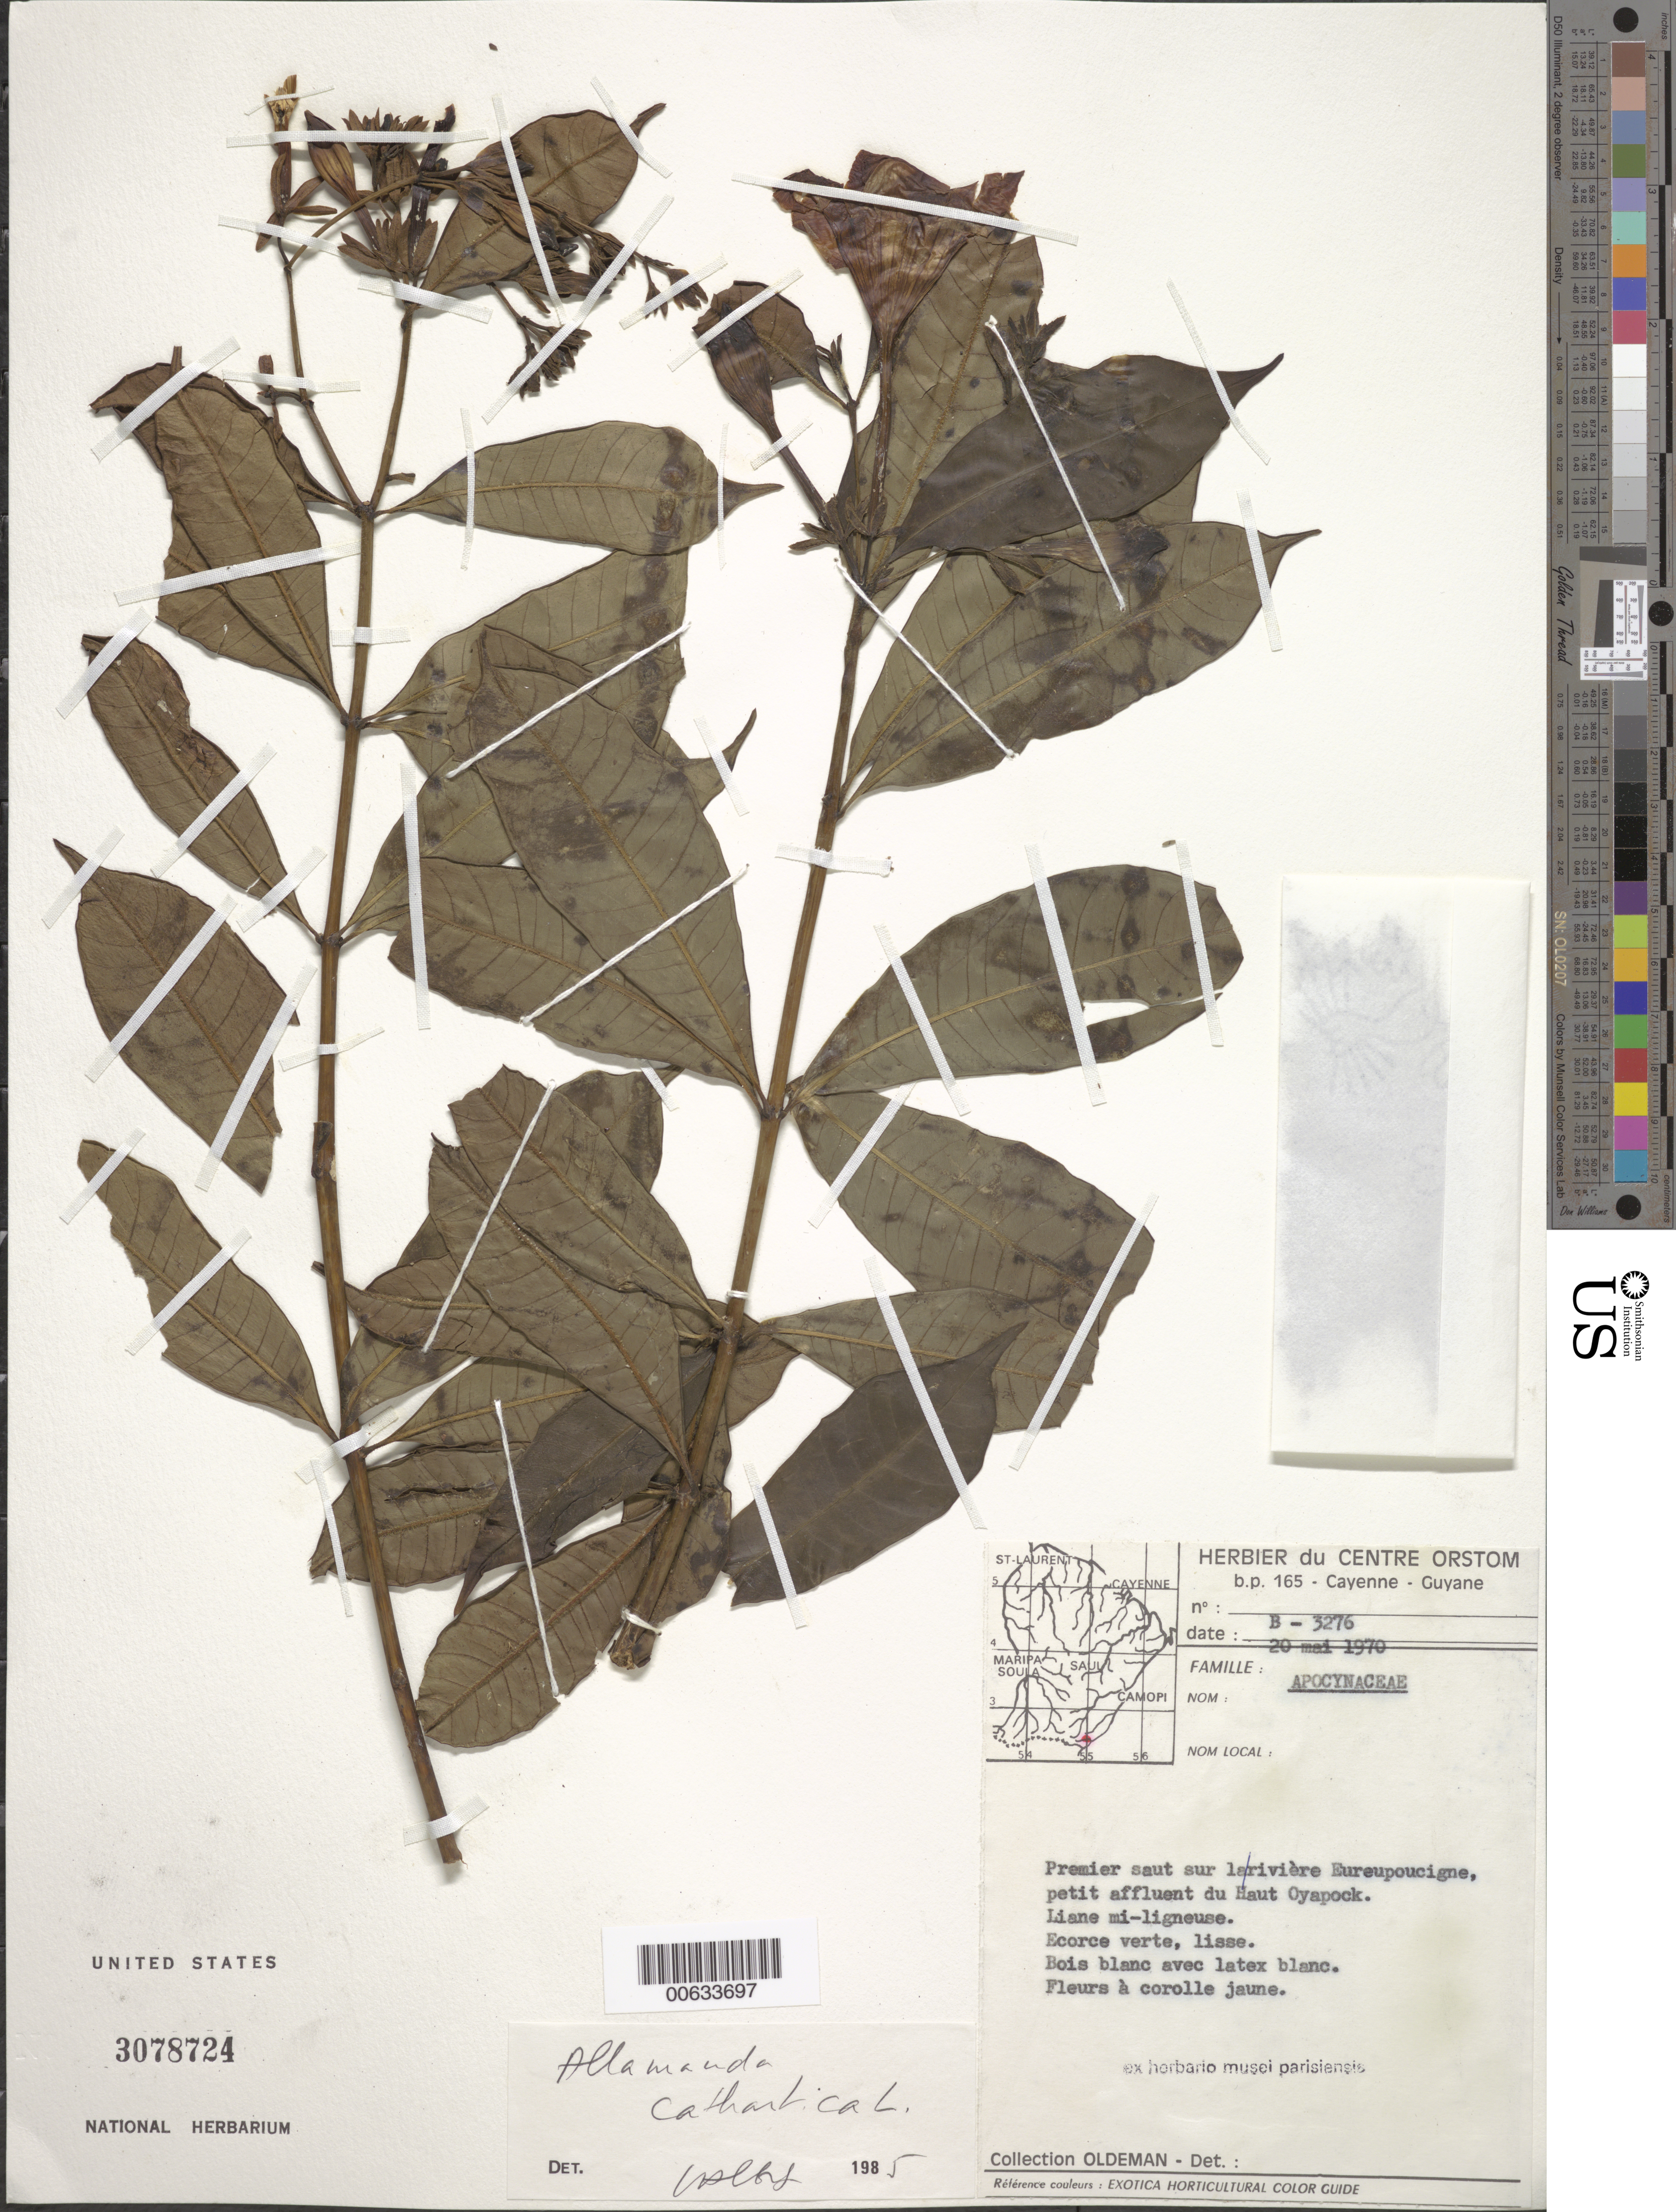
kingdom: Plantae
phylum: Tracheophyta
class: Magnoliopsida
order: Gentianales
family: Apocynaceae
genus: Allamanda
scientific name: Allamanda cathartica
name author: L.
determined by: Allorge, L.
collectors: R. Oldeman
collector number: B 3276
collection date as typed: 20-May-70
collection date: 1970-05-20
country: French Guiana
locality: Rivière Eureupoucigne, petit affluent du Haut Oyapock; premier saut sur la riviere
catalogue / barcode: US 3078724